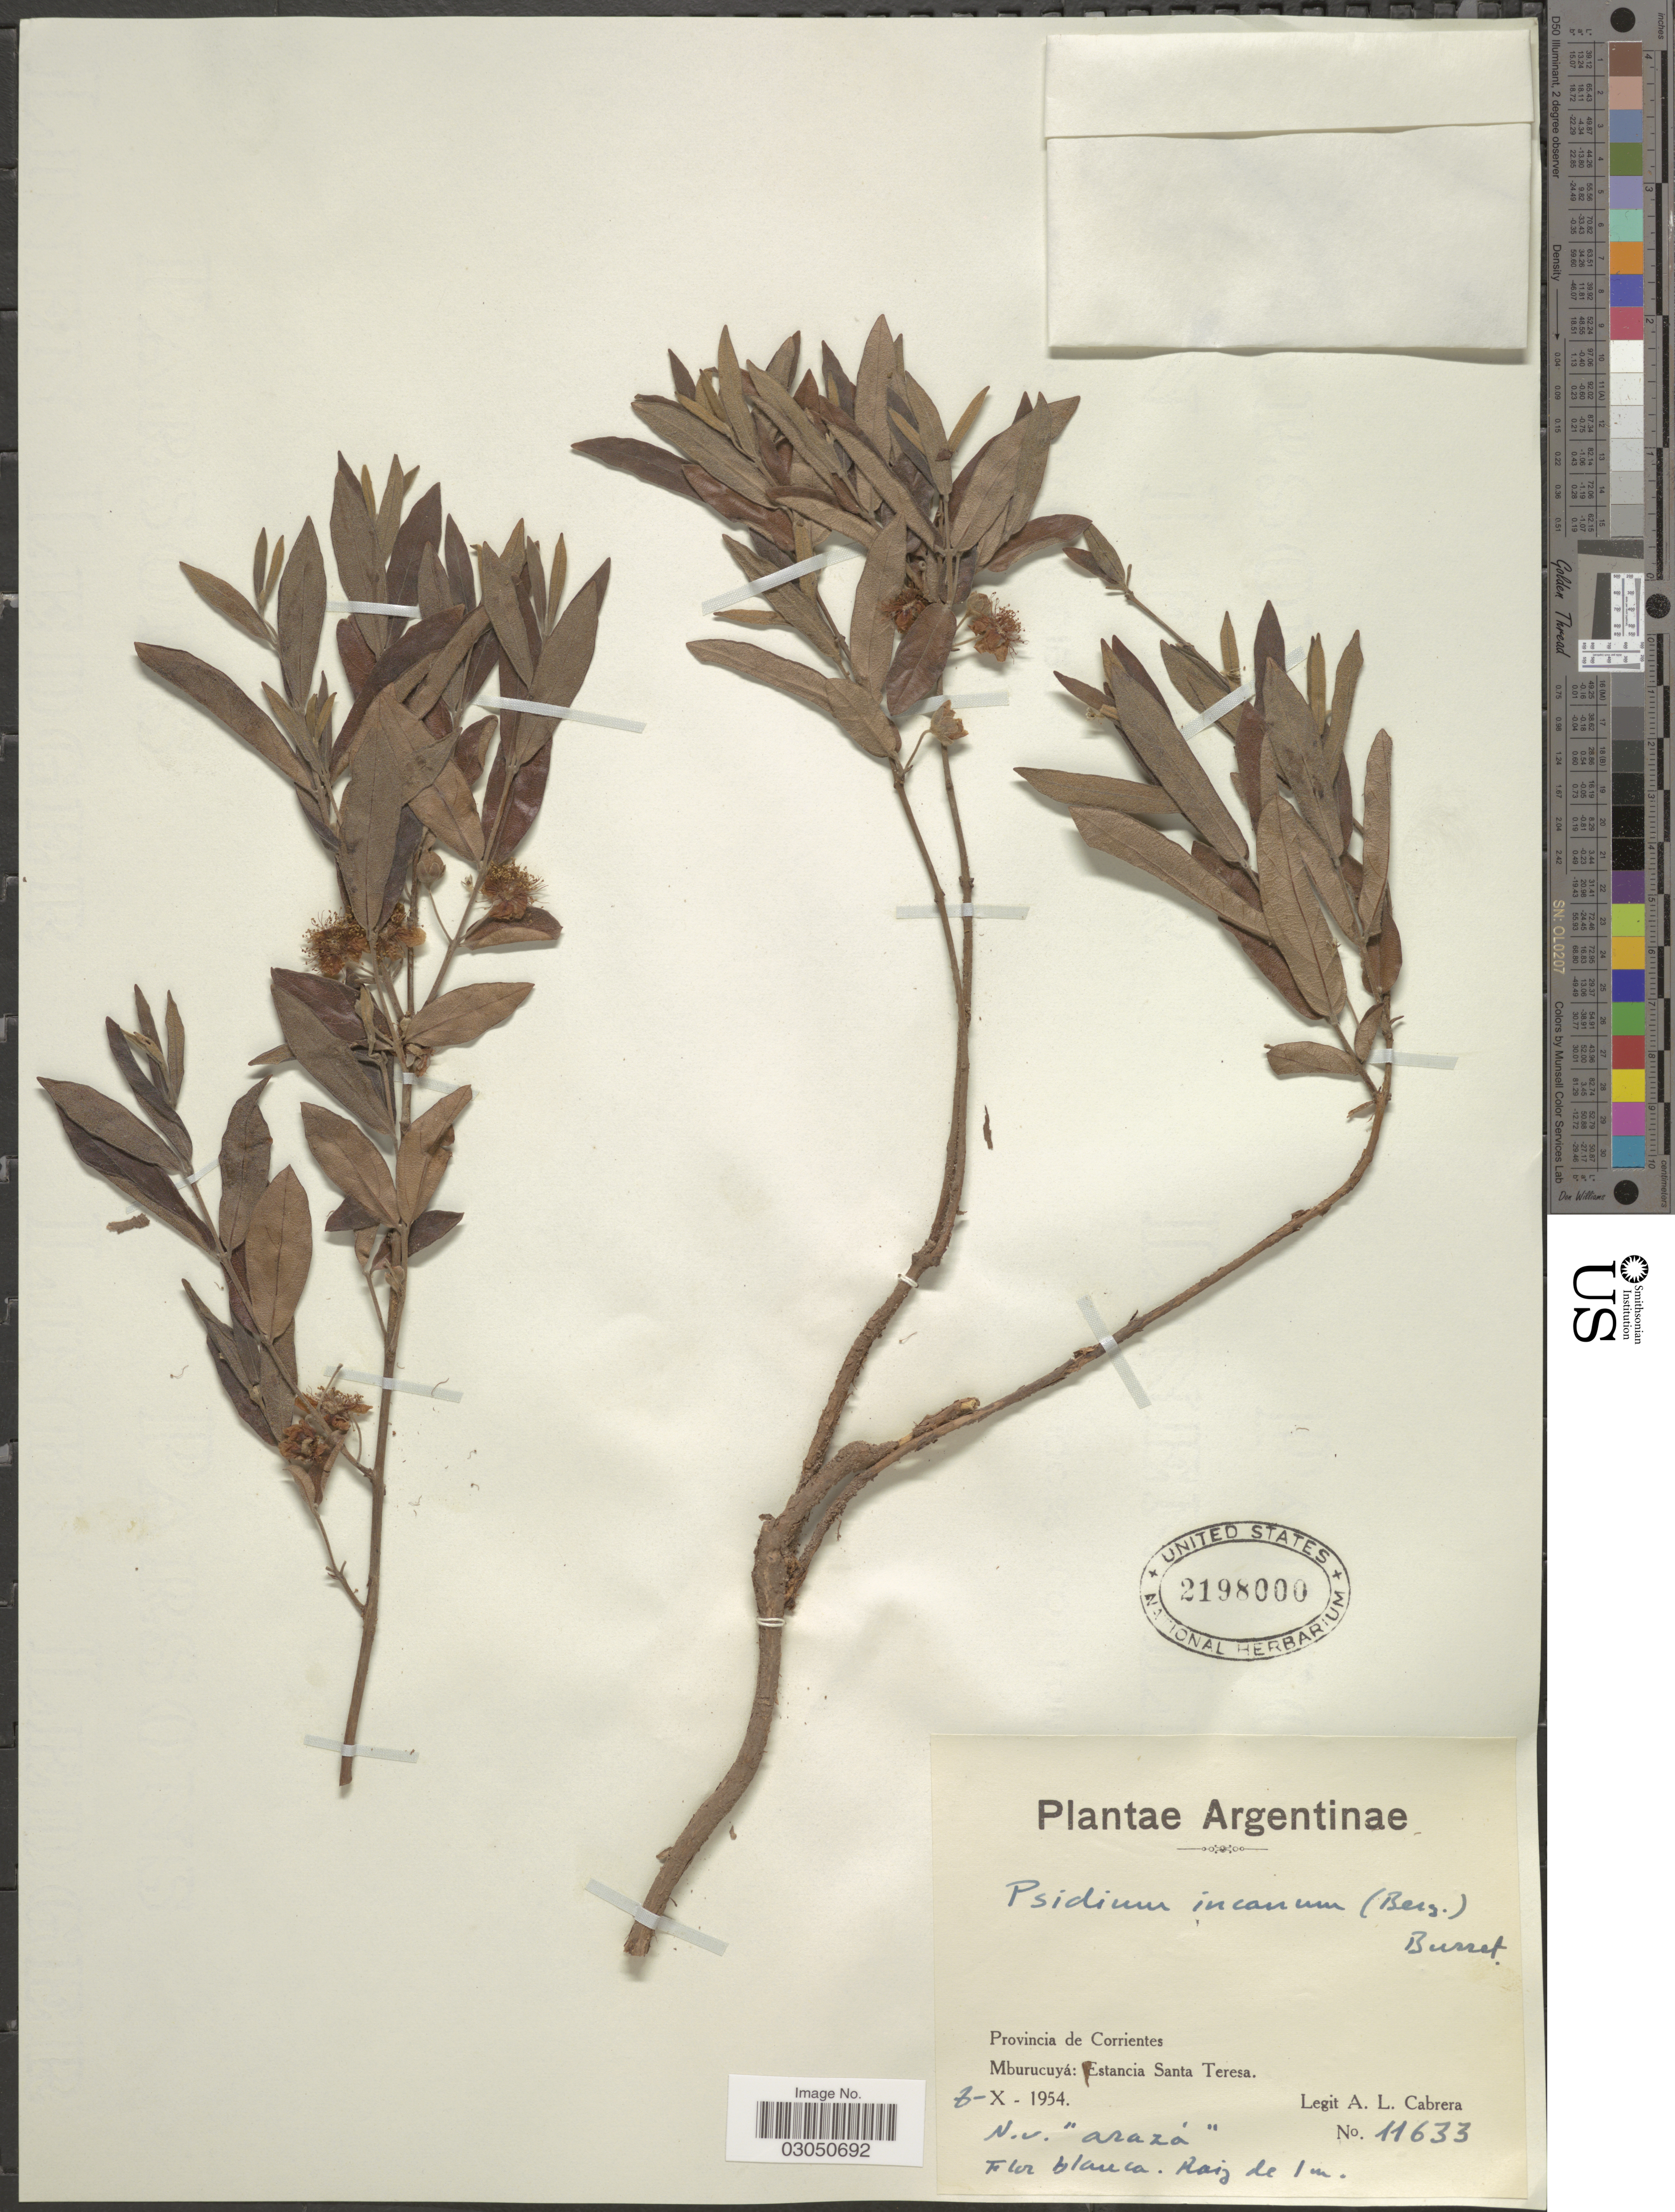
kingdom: Plantae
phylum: Tracheophyta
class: Magnoliopsida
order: Myrtales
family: Myrtaceae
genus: Psidium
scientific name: Psidium salutare var. sericeum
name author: (Cambess.) Landrum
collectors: A. L. Cabrera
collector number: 11633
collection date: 1954-10-06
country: Argentina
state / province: Corrientes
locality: Mburucuyá: Estancia Santa Teresa.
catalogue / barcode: US 2198000